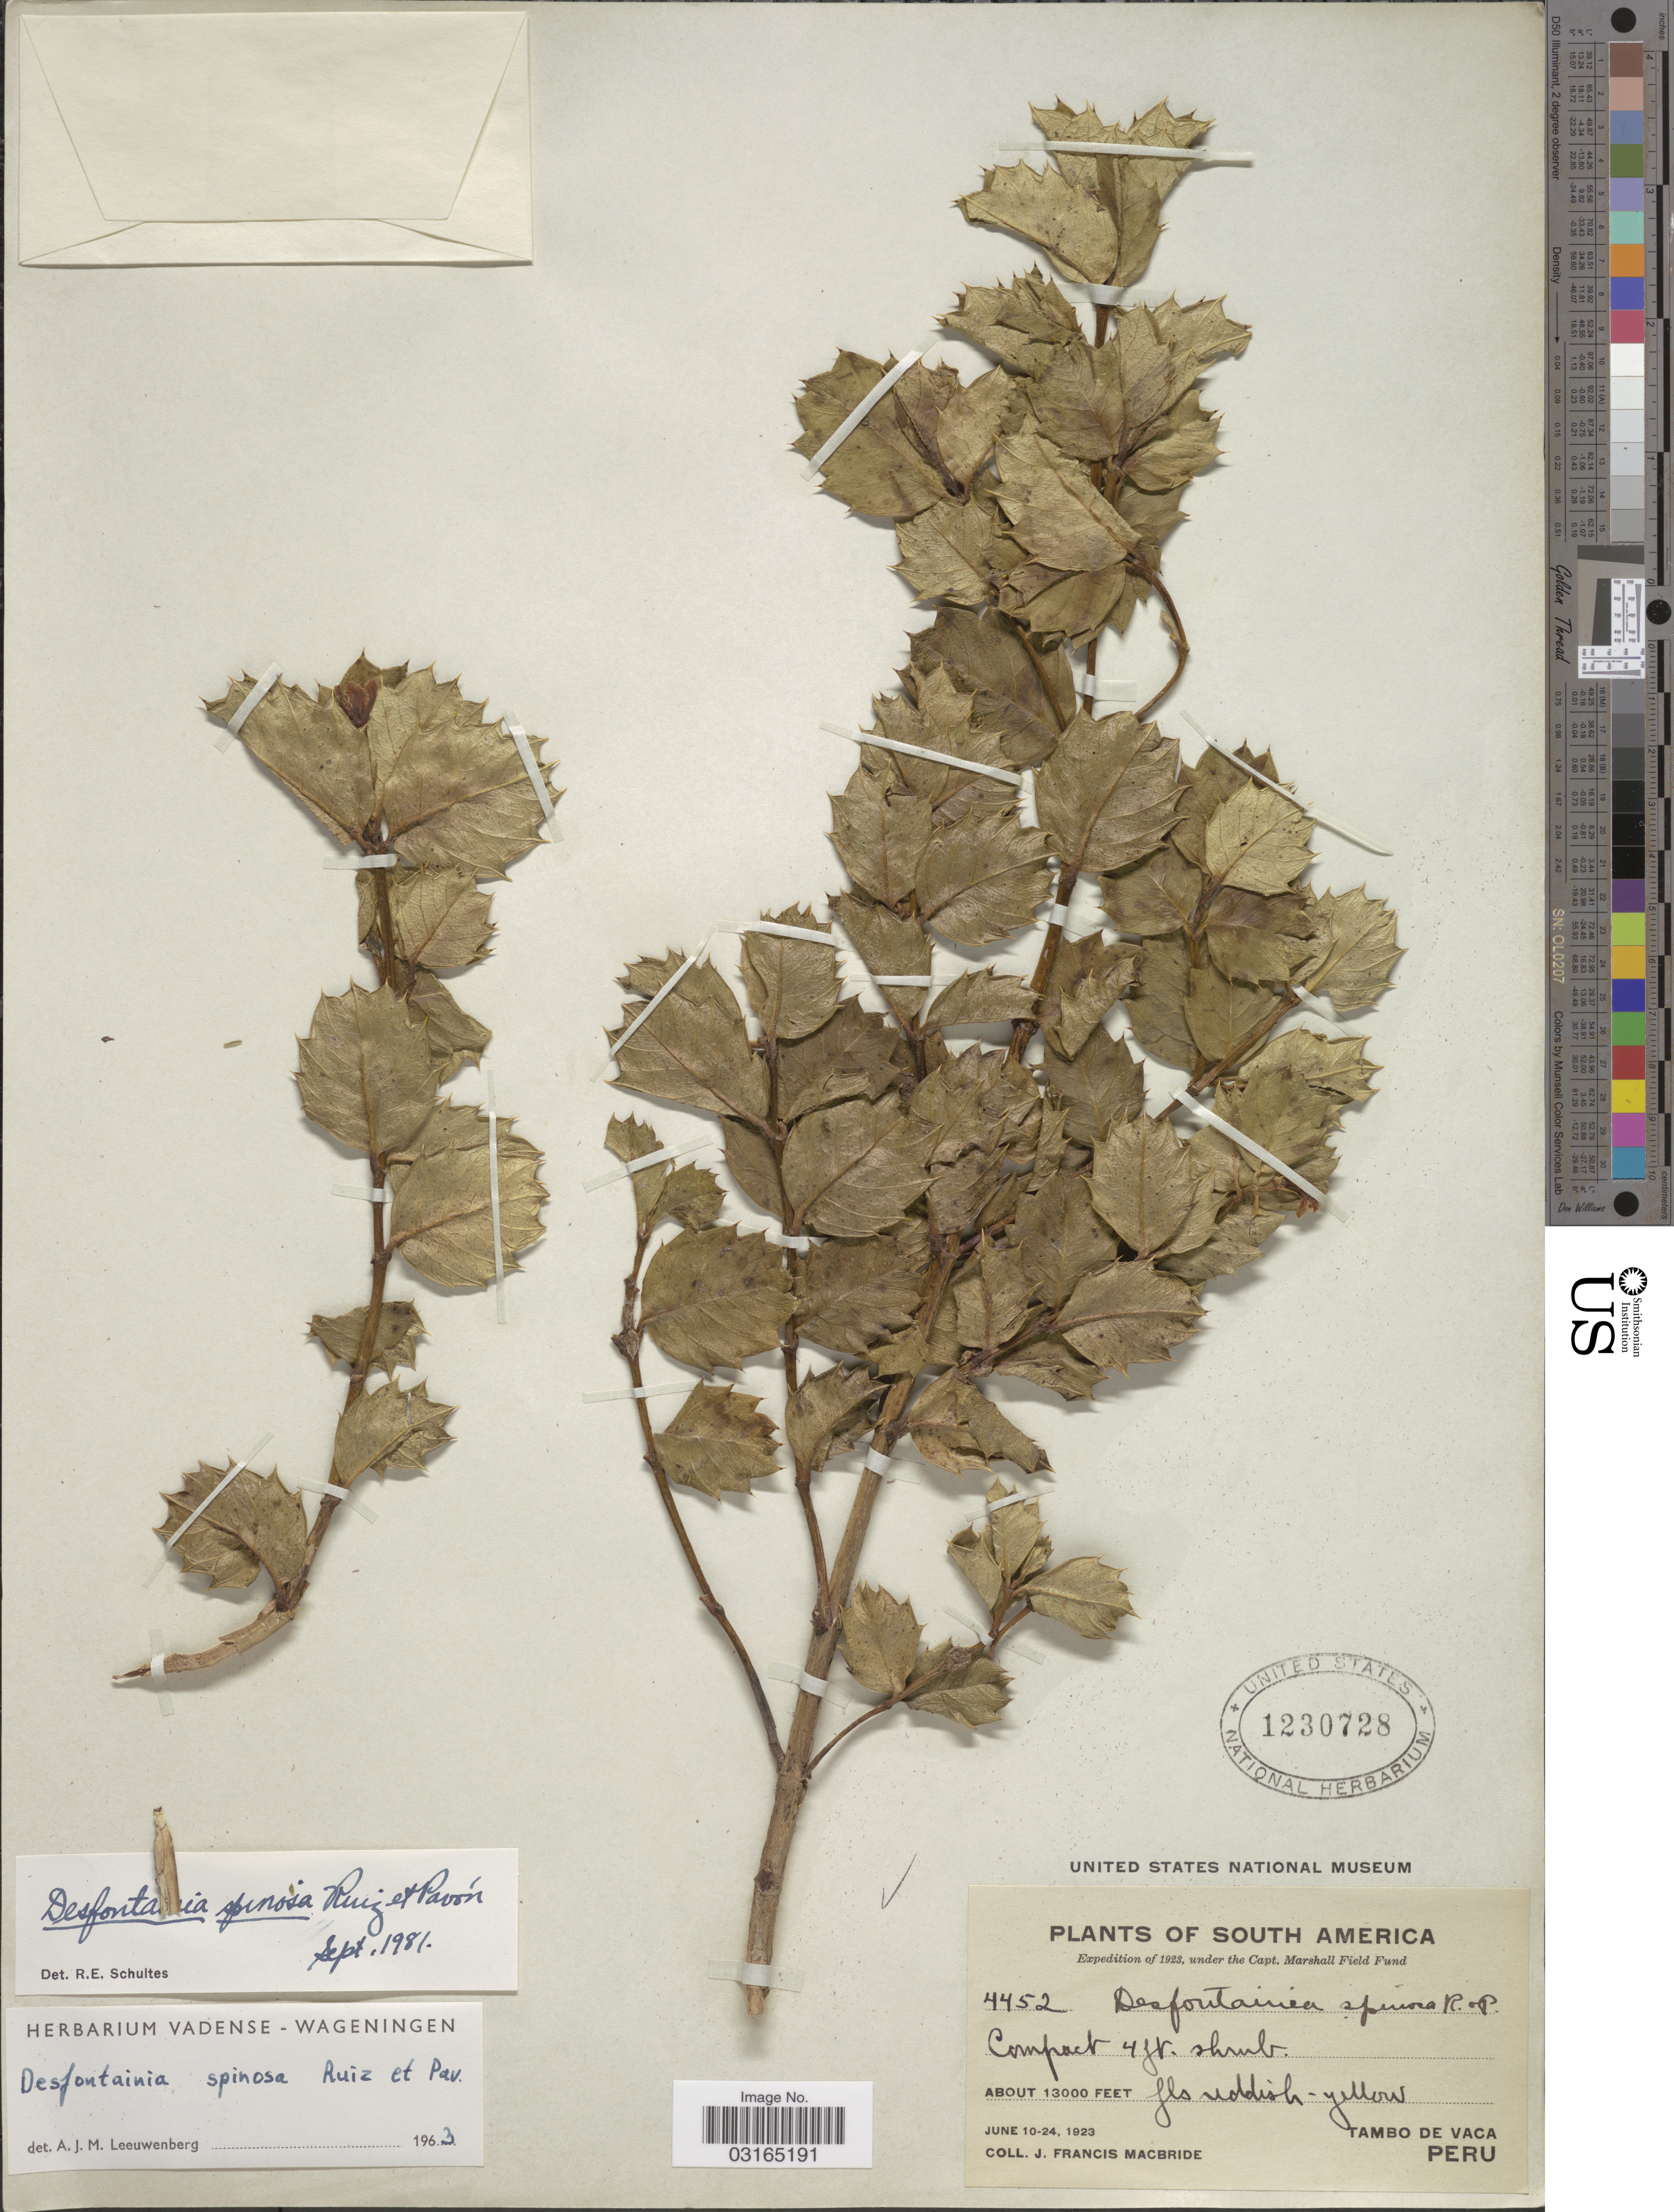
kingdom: Plantae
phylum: Tracheophyta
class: Magnoliopsida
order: Bruniales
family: Columelliaceae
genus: Desfontainia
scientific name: Desfontainia spinosa var. spinosa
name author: Ruiz & Pav.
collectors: J. F. Macbride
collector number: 4452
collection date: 1923-06-10/1923-06-24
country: Peru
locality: Tambo de Vaca.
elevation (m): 3962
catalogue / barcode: US 1230728